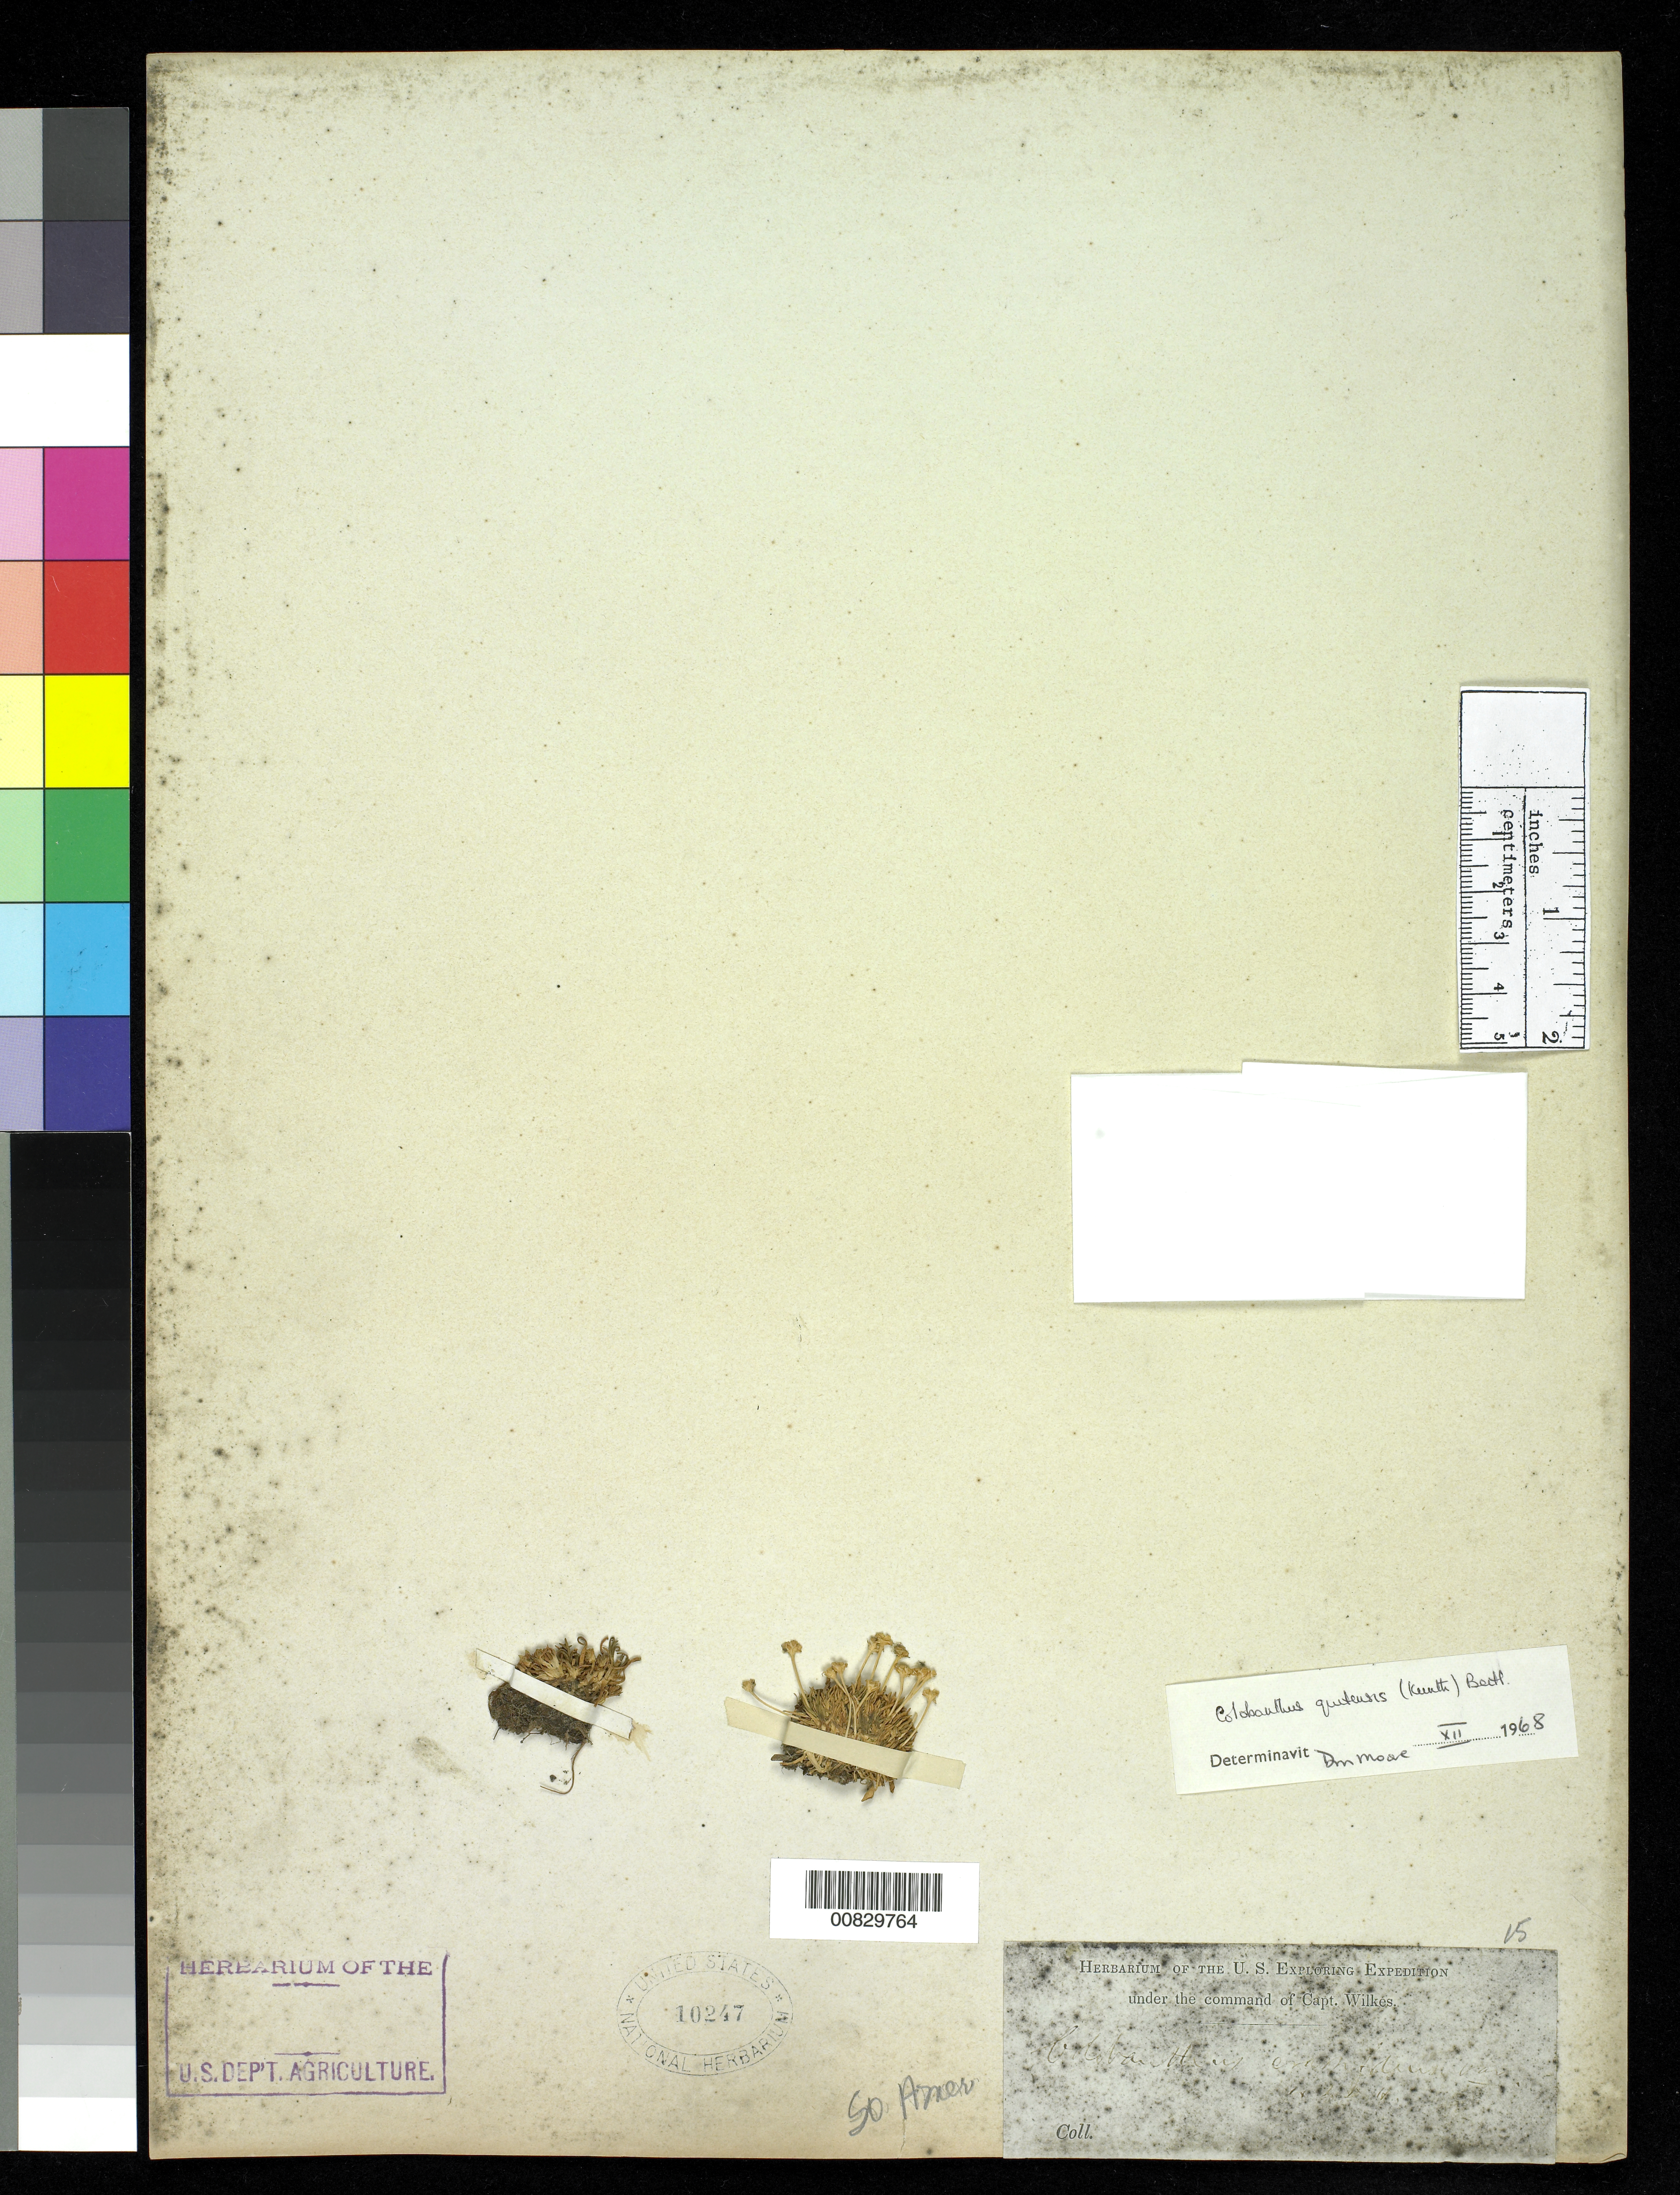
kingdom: Plantae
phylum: Tracheophyta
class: Magnoliopsida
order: Caryophyllales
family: Caryophyllaceae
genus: Colobanthus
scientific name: Colobanthus quitensis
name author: (Kunth) Bartl.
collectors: Wilkes Explor. Exped.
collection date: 1838/1842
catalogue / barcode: US 10247